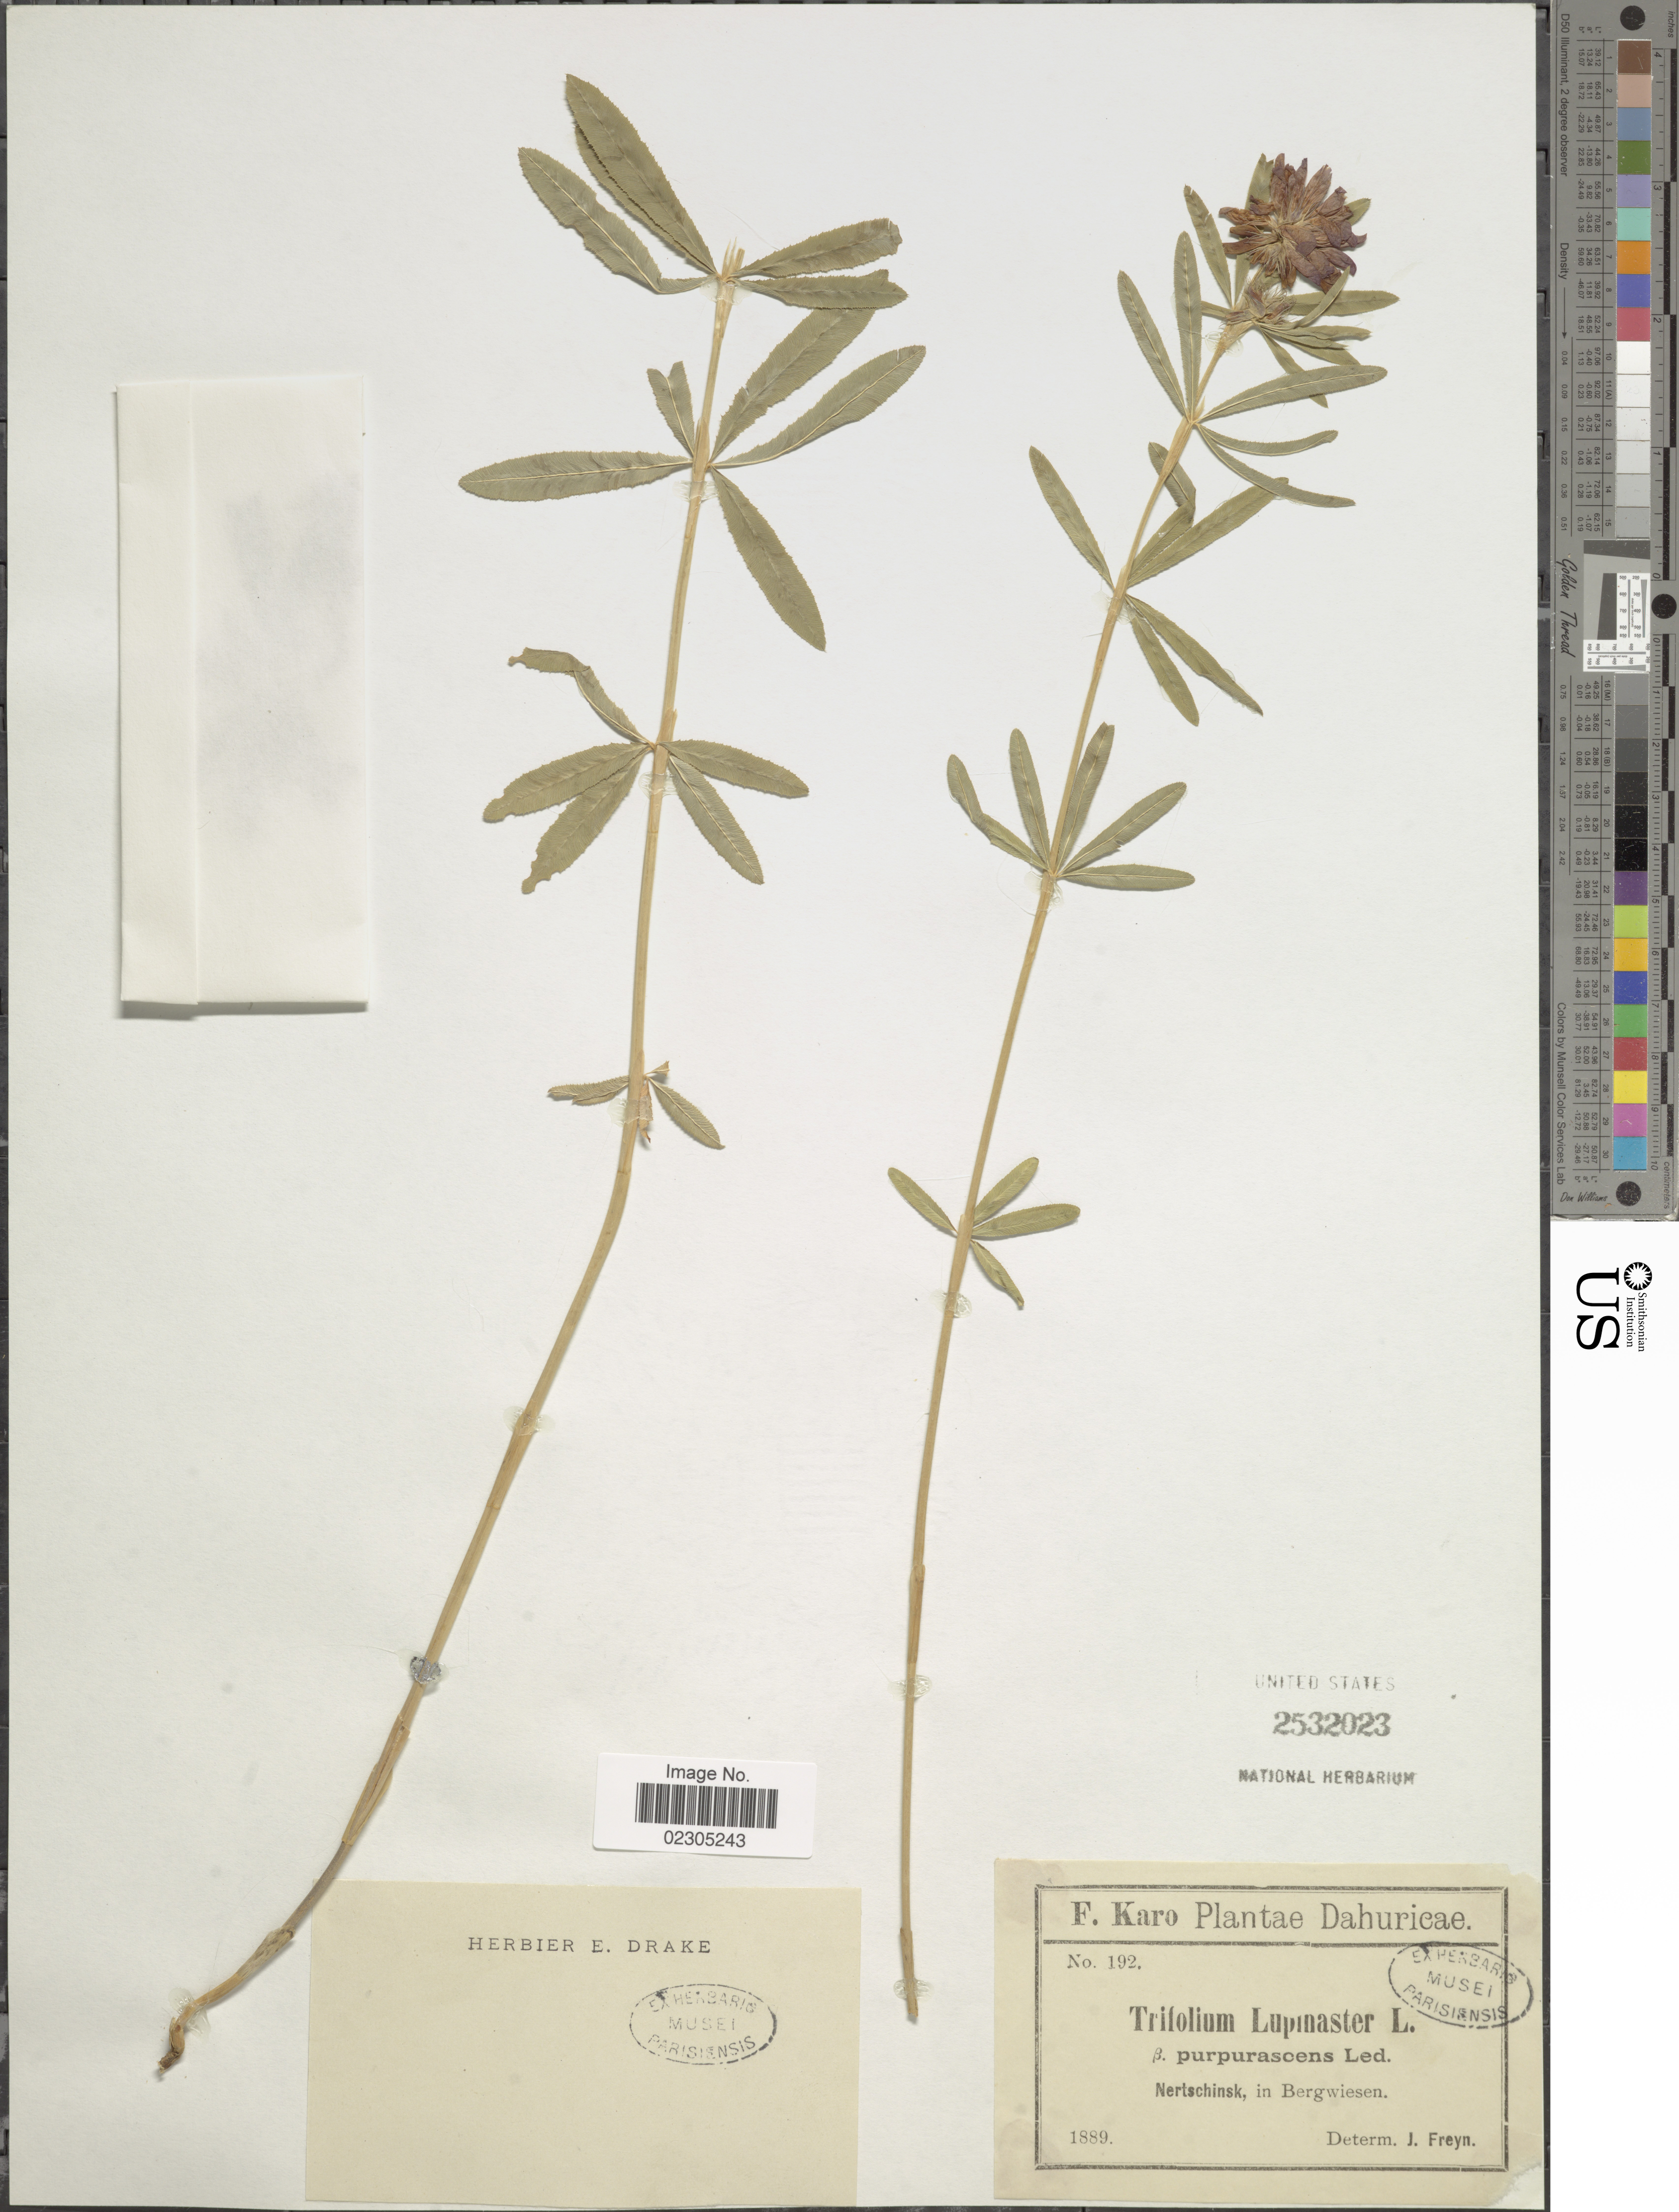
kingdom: Plantae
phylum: Tracheophyta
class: Magnoliopsida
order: Fabales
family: Fabaceae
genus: Trifolium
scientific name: Trifolium lupinaster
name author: L.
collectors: F. Karo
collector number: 192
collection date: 1889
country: Russian Federation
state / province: Zabaykalsky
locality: Dahuricae. Nertschinsk, in Bergwiesen.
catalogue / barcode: US 2532023